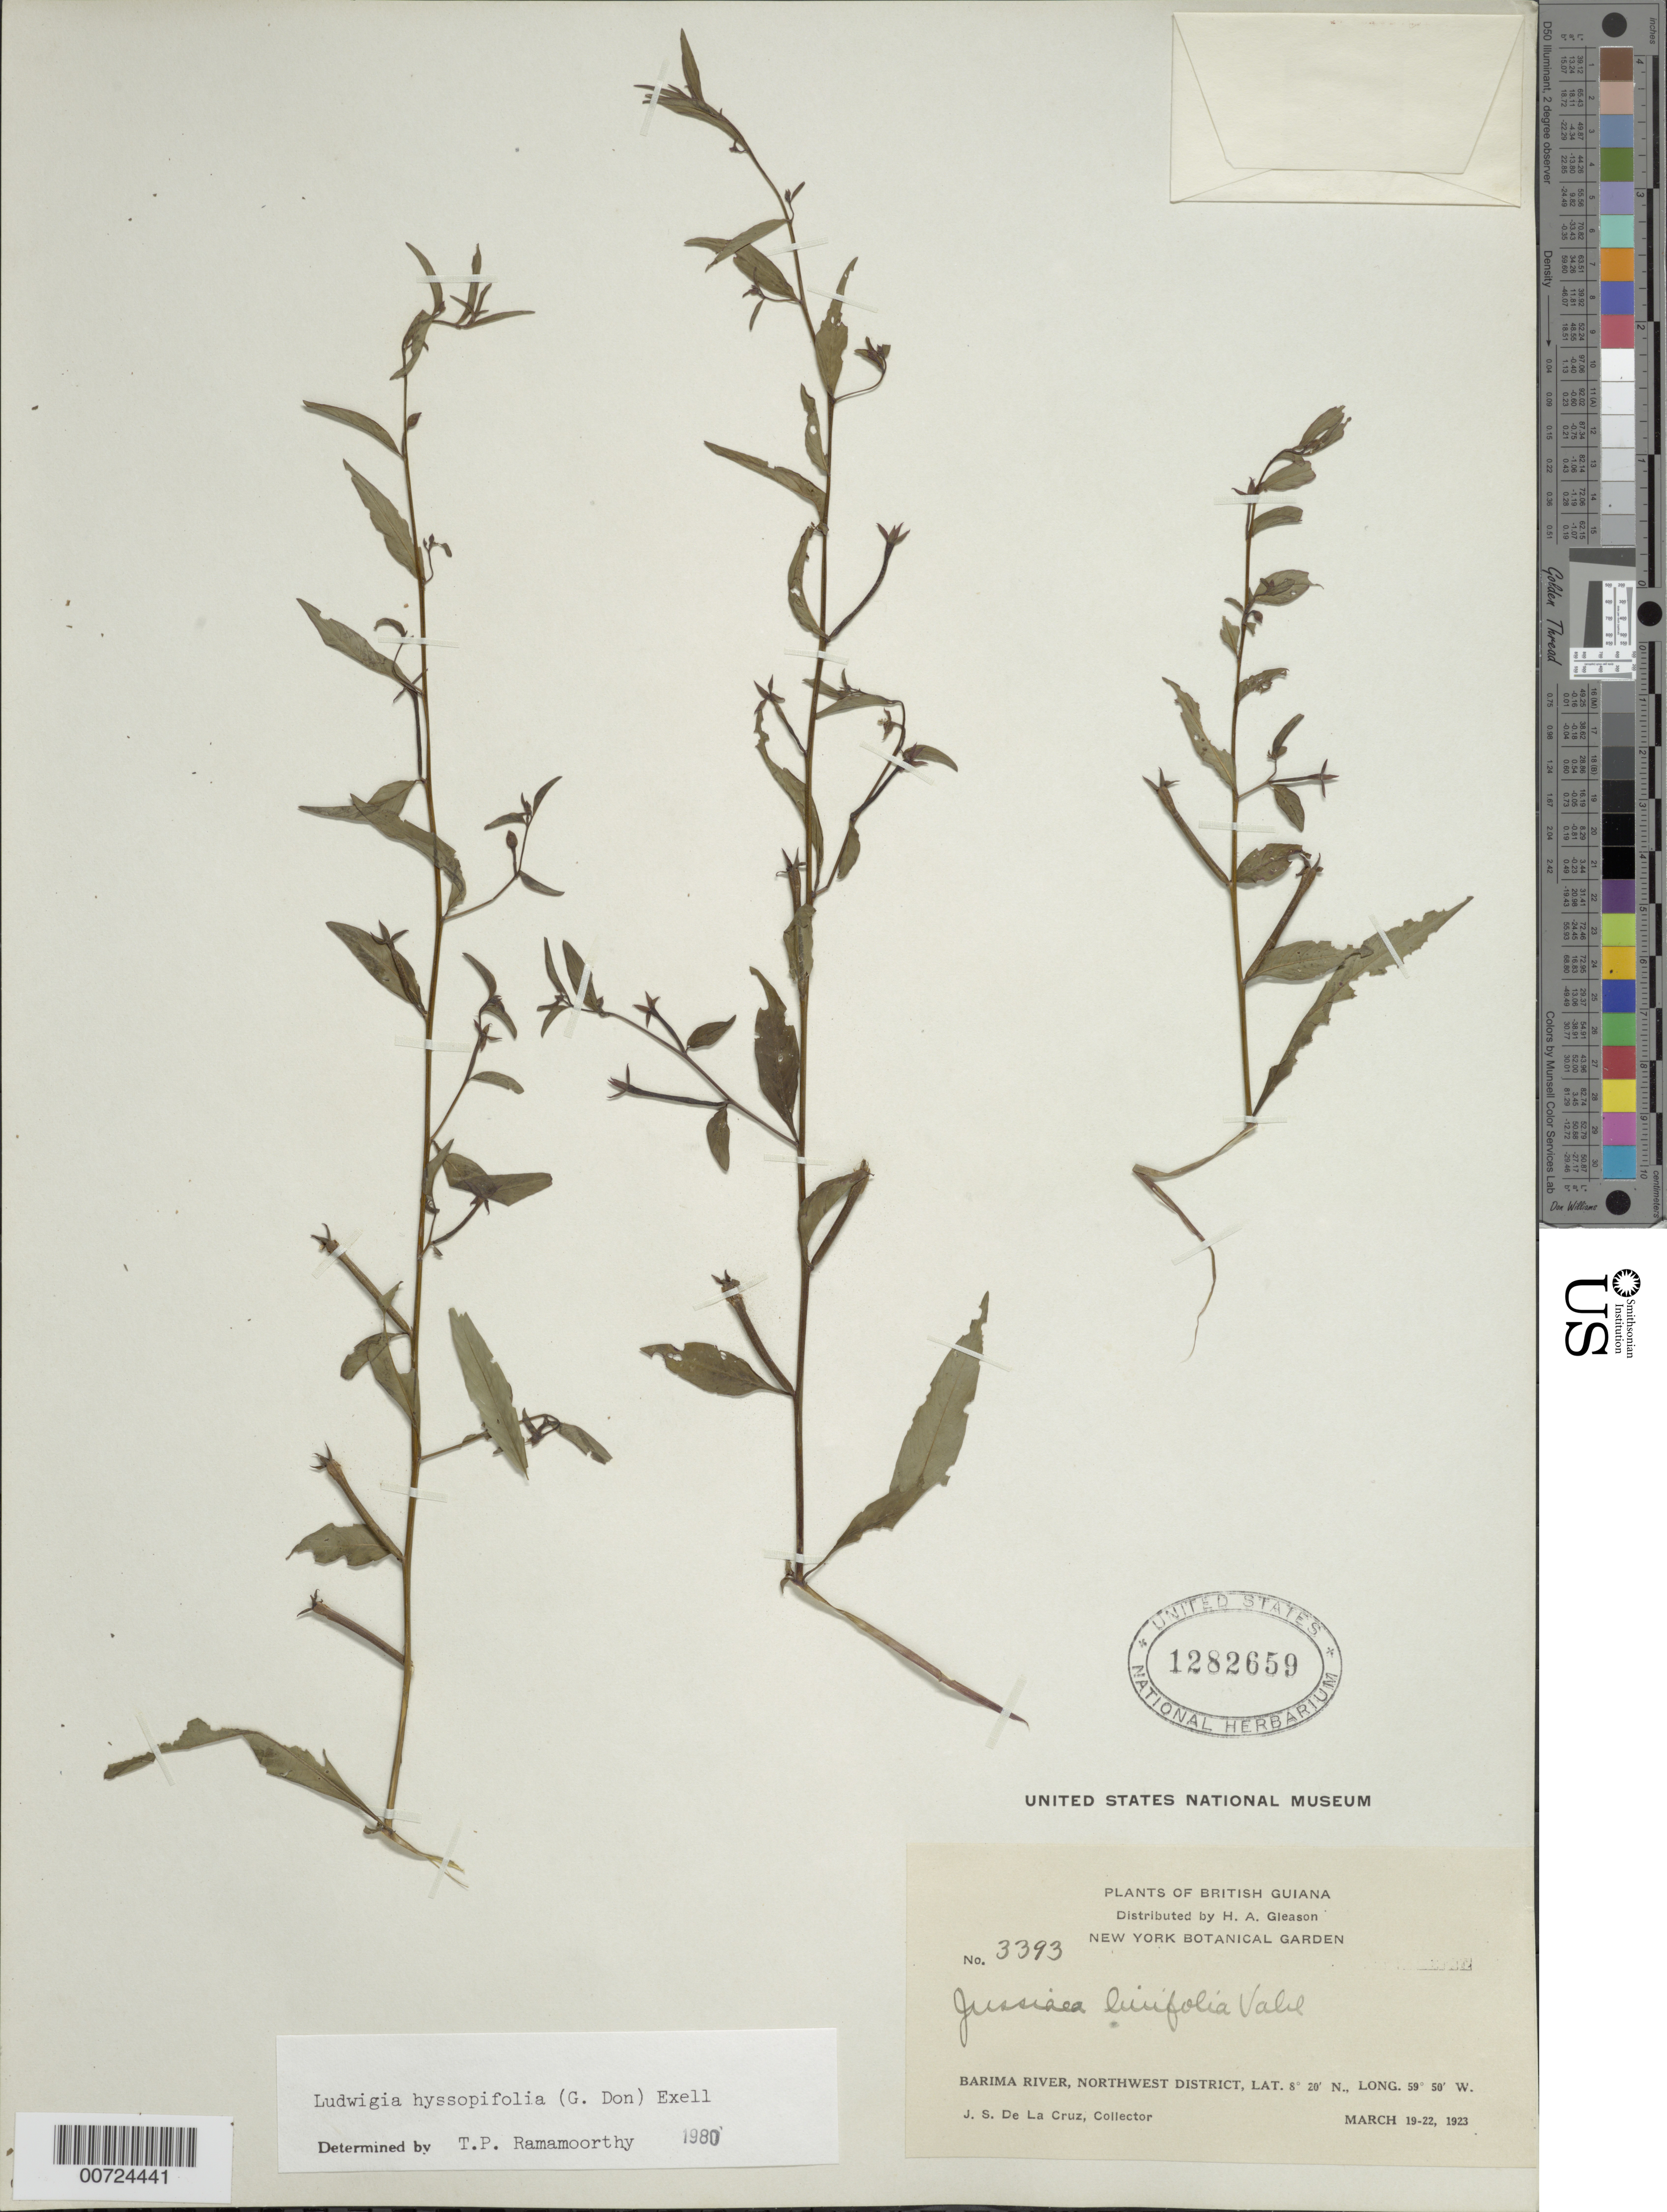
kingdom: Plantae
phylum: Tracheophyta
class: Magnoliopsida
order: Myrtales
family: Onagraceae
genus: Ludwigia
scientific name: Ludwigia hyssopifolia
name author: (G. Don) Exell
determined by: Ramamoorthy, T. P.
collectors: J. S. de la Cruz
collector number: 3393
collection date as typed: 19-Mar-23 to 22-Mar-23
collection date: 1923-03-19/1923-03-22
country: Guyana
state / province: Barima-Waini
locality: Barima R., NW District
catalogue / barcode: US 1282659